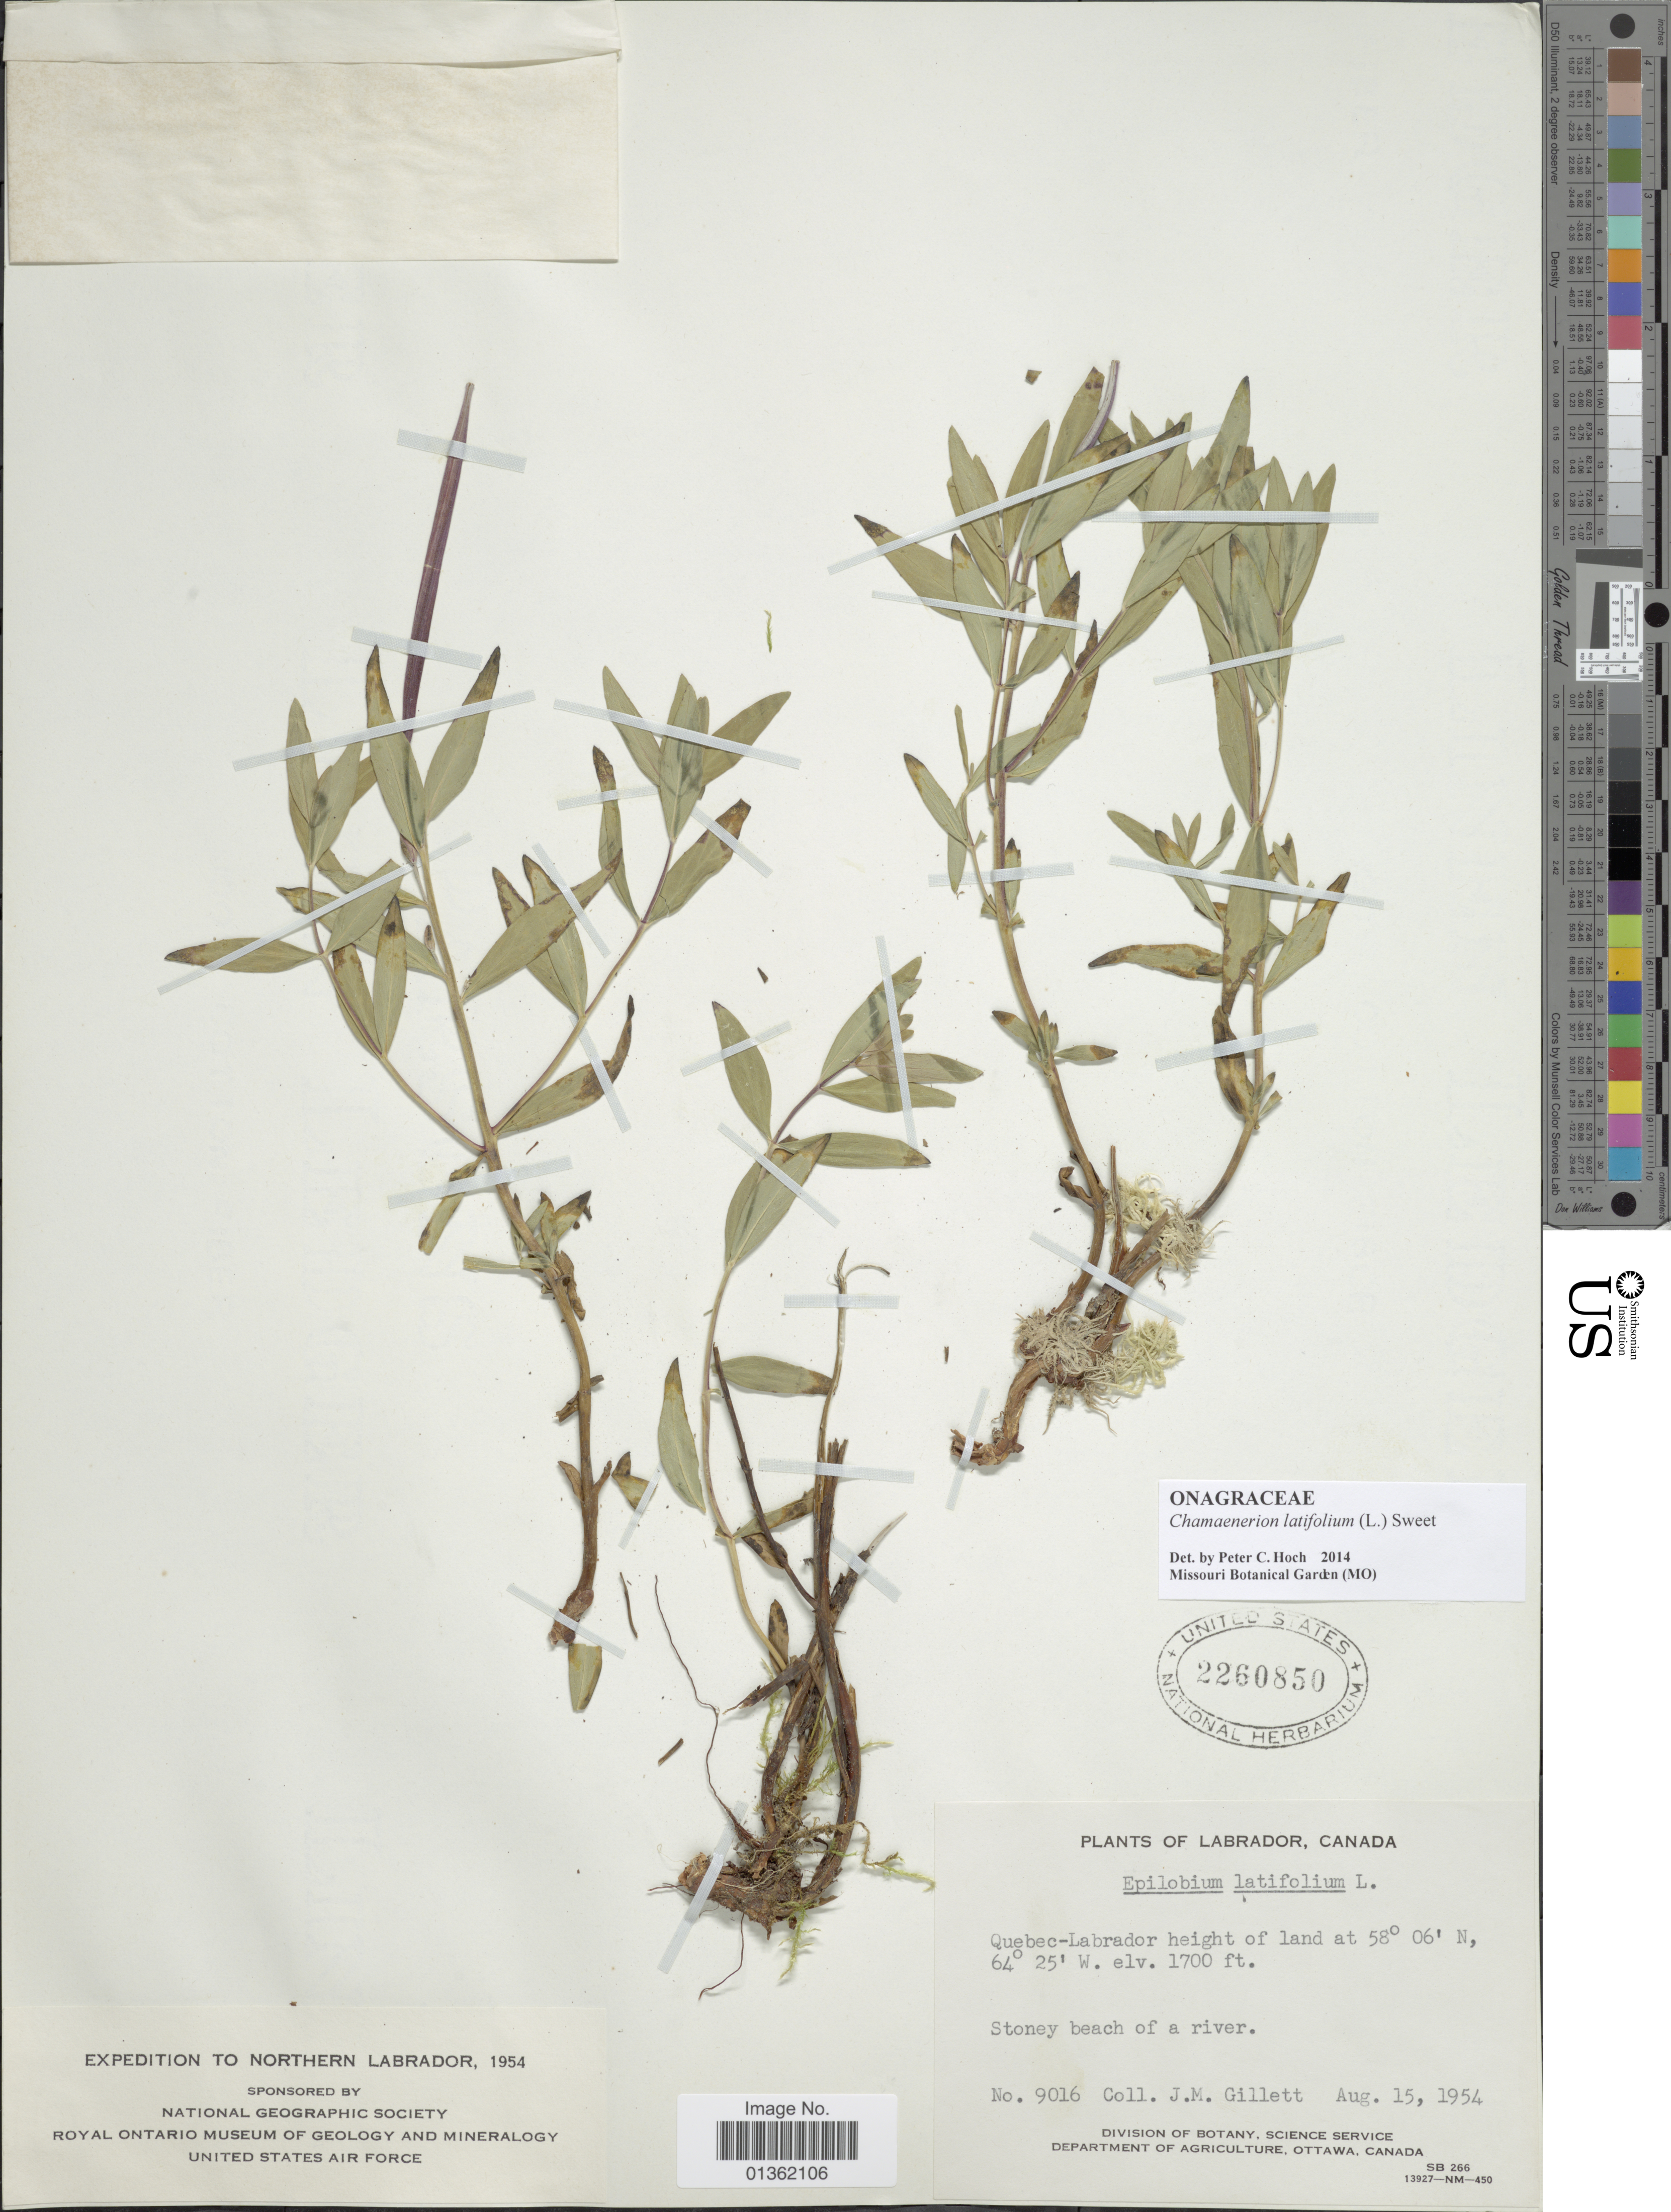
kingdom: Plantae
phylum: Tracheophyta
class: Magnoliopsida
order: Myrtales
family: Onagraceae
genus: Chamaenerion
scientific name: Chamaenerion latifolium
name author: (L.) Th. Fr. & Lange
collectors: J. M. Gillett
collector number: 9016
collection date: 1954-08-15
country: Canada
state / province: Newfoundland and Labrador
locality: Labrador.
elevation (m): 518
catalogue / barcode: US 2260850